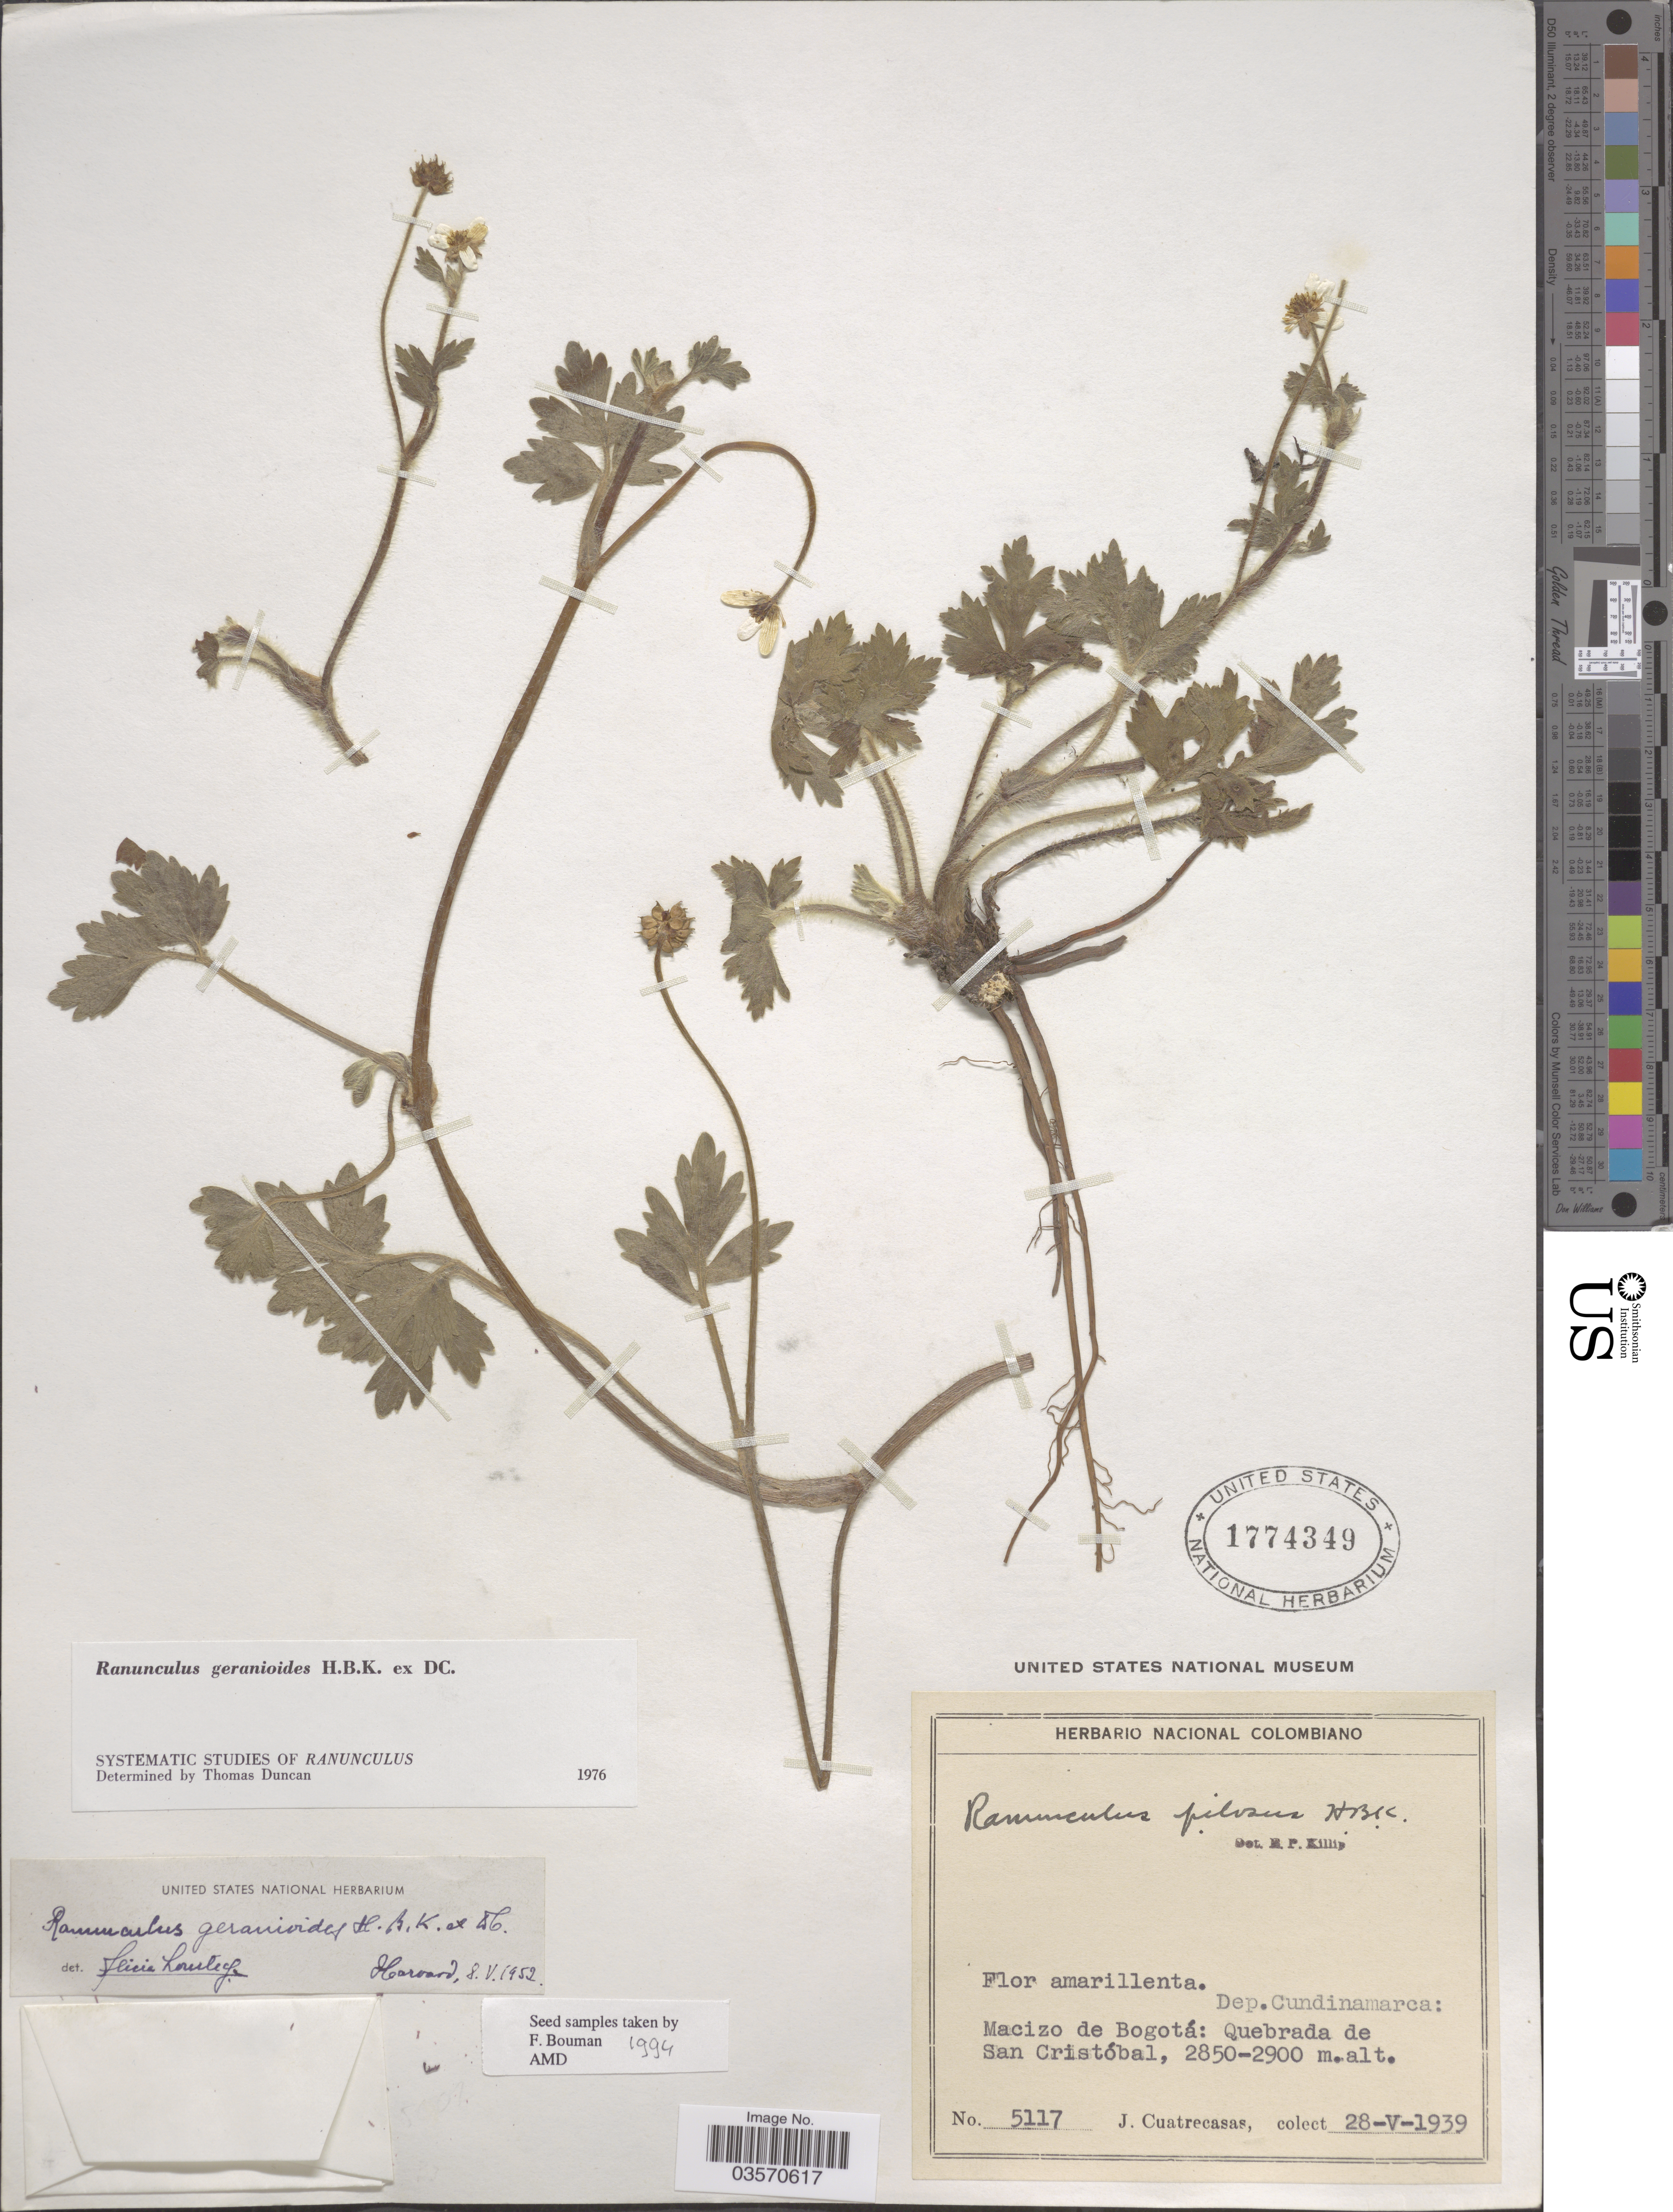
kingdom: Plantae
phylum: Tracheophyta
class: Magnoliopsida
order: Ranunculales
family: Ranunculaceae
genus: Ranunculus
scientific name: Ranunculus geranioides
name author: Humb. et al. ex DC.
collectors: J. Cuatrecasas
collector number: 5117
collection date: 1939-05-28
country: Colombia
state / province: Cundinamarca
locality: Dep. Cundinamarca: Macizo de Bogotá: Quebrada de San Cristóbal.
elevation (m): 2850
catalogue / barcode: US 1774349